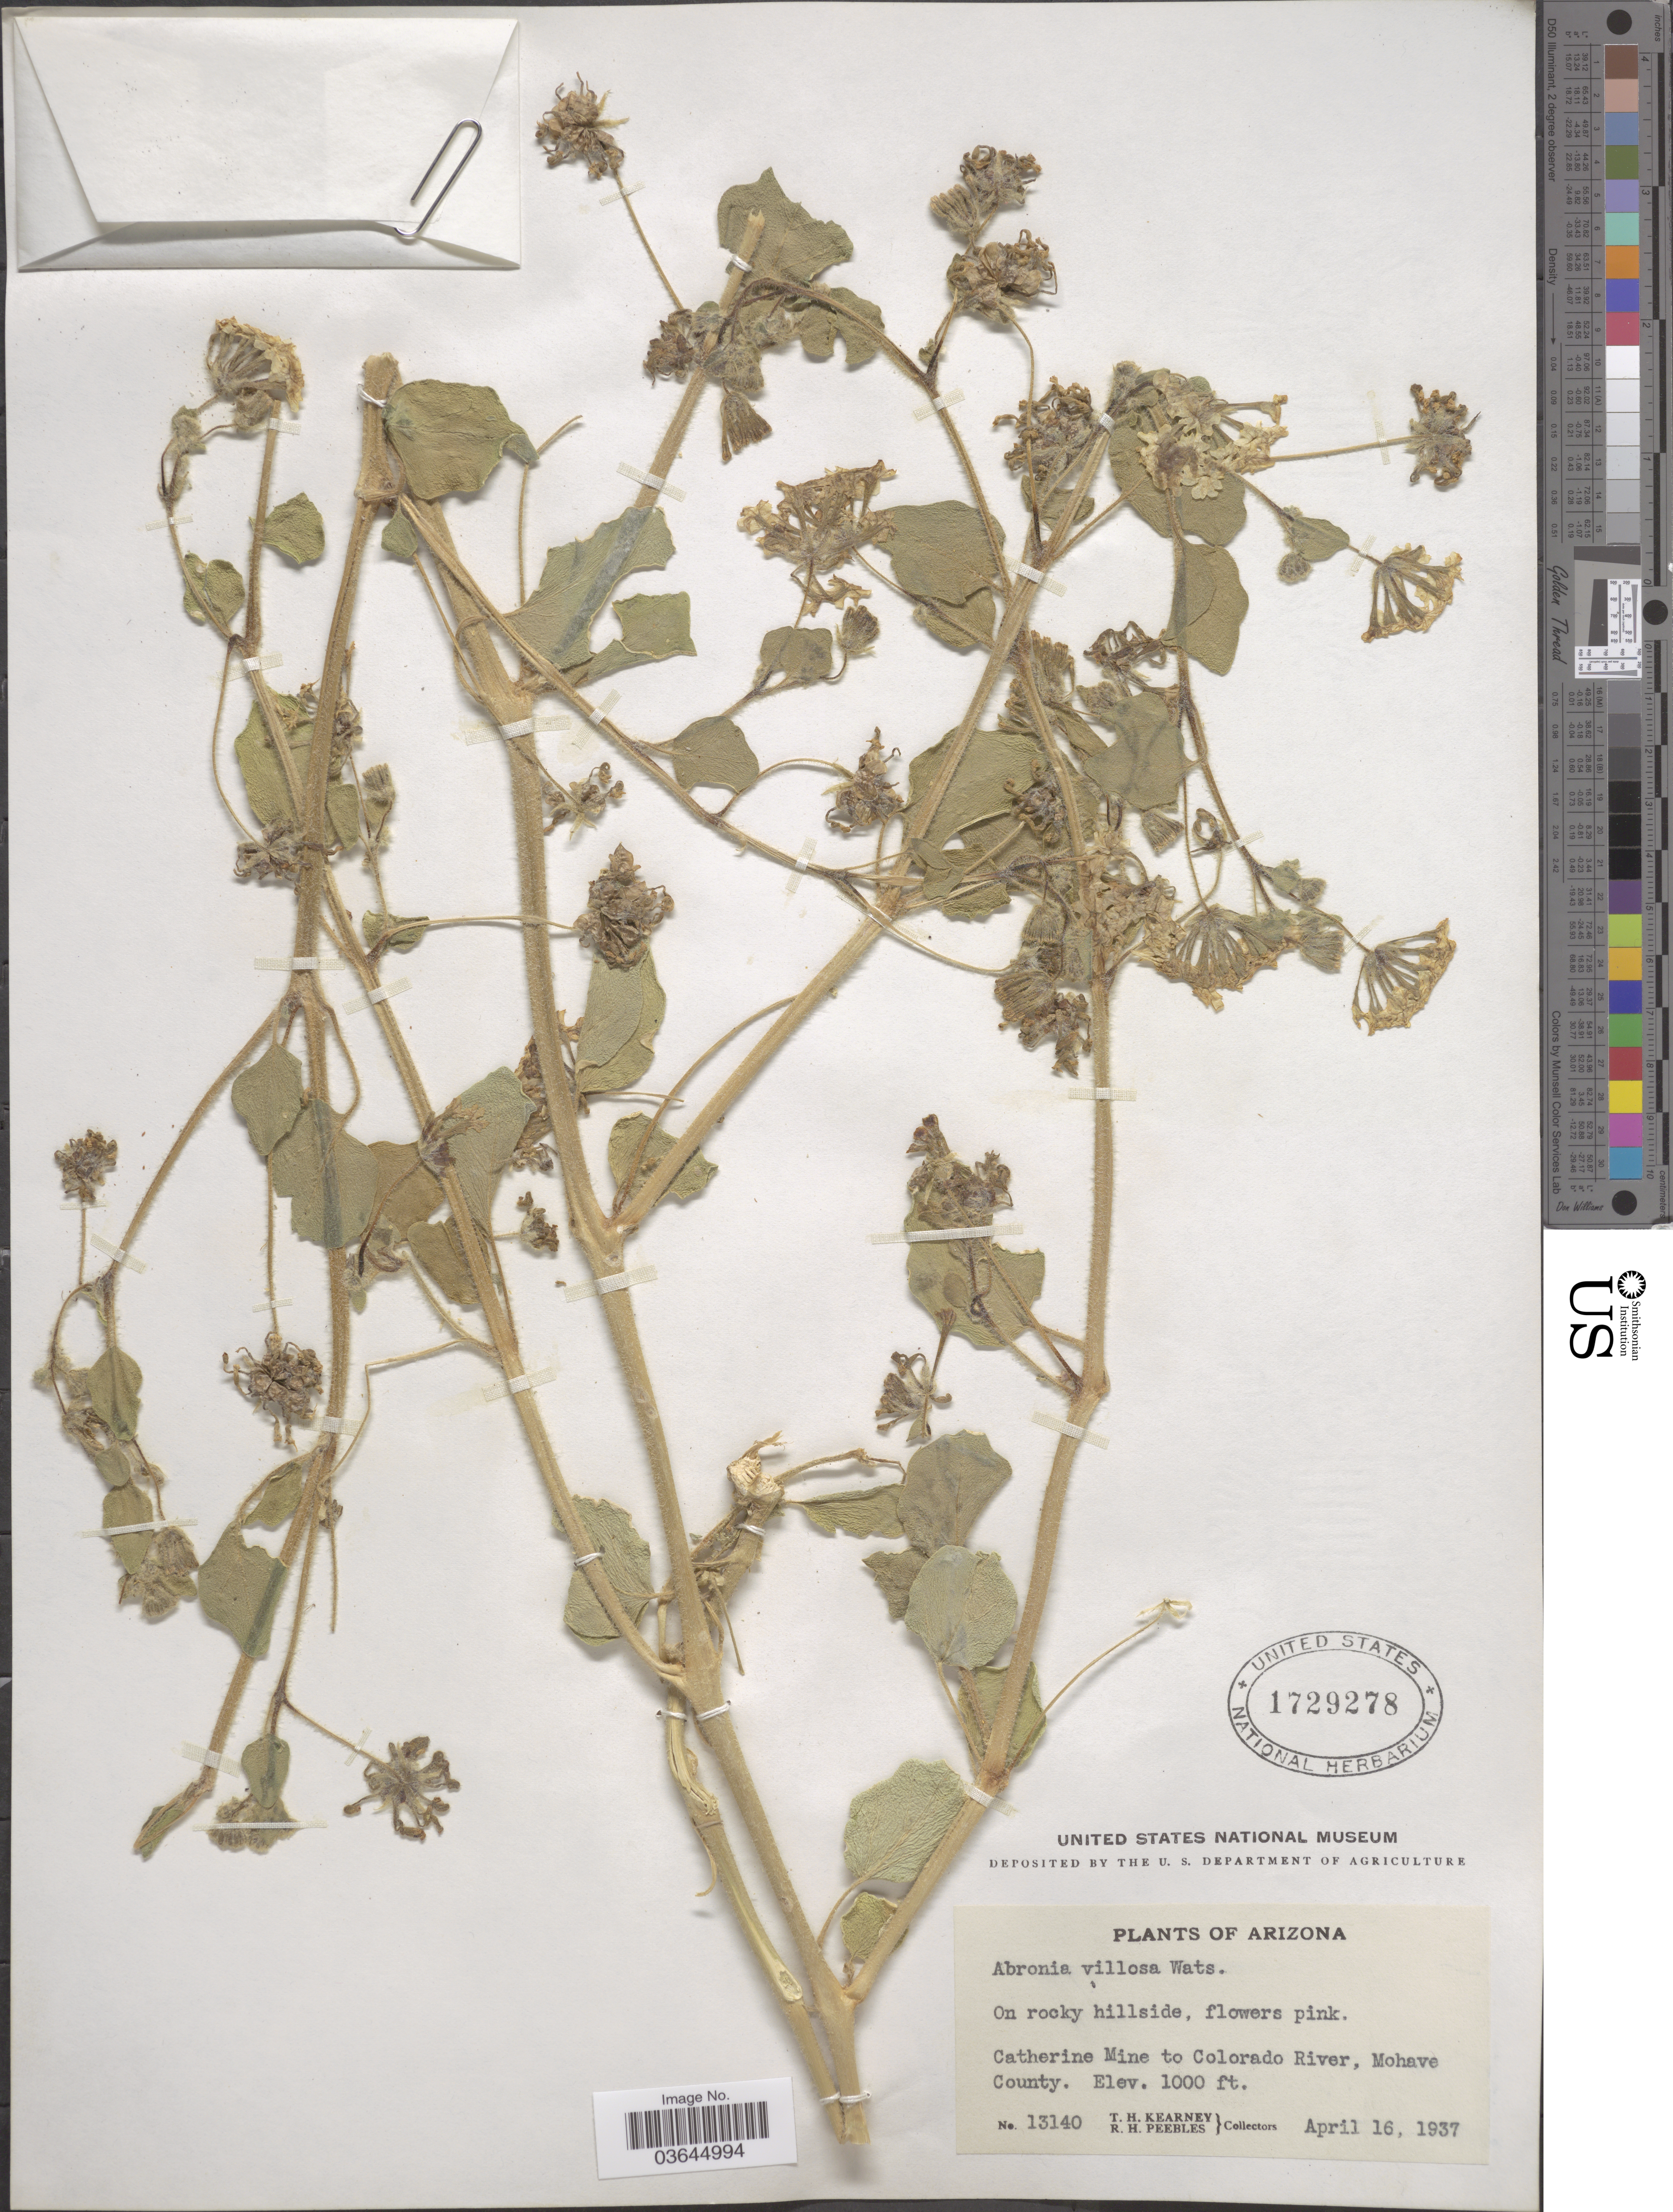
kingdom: Plantae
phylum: Tracheophyta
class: Magnoliopsida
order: Caryophyllales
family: Nyctaginaceae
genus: Abronia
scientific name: Abronia villosa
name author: S. Watson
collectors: T. H. Kearney & R. H. Peebles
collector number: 13140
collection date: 1937-04-16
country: United States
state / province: Arizona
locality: Catherine Mine to Colorado River, Mohave County.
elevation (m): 305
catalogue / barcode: US 1729278